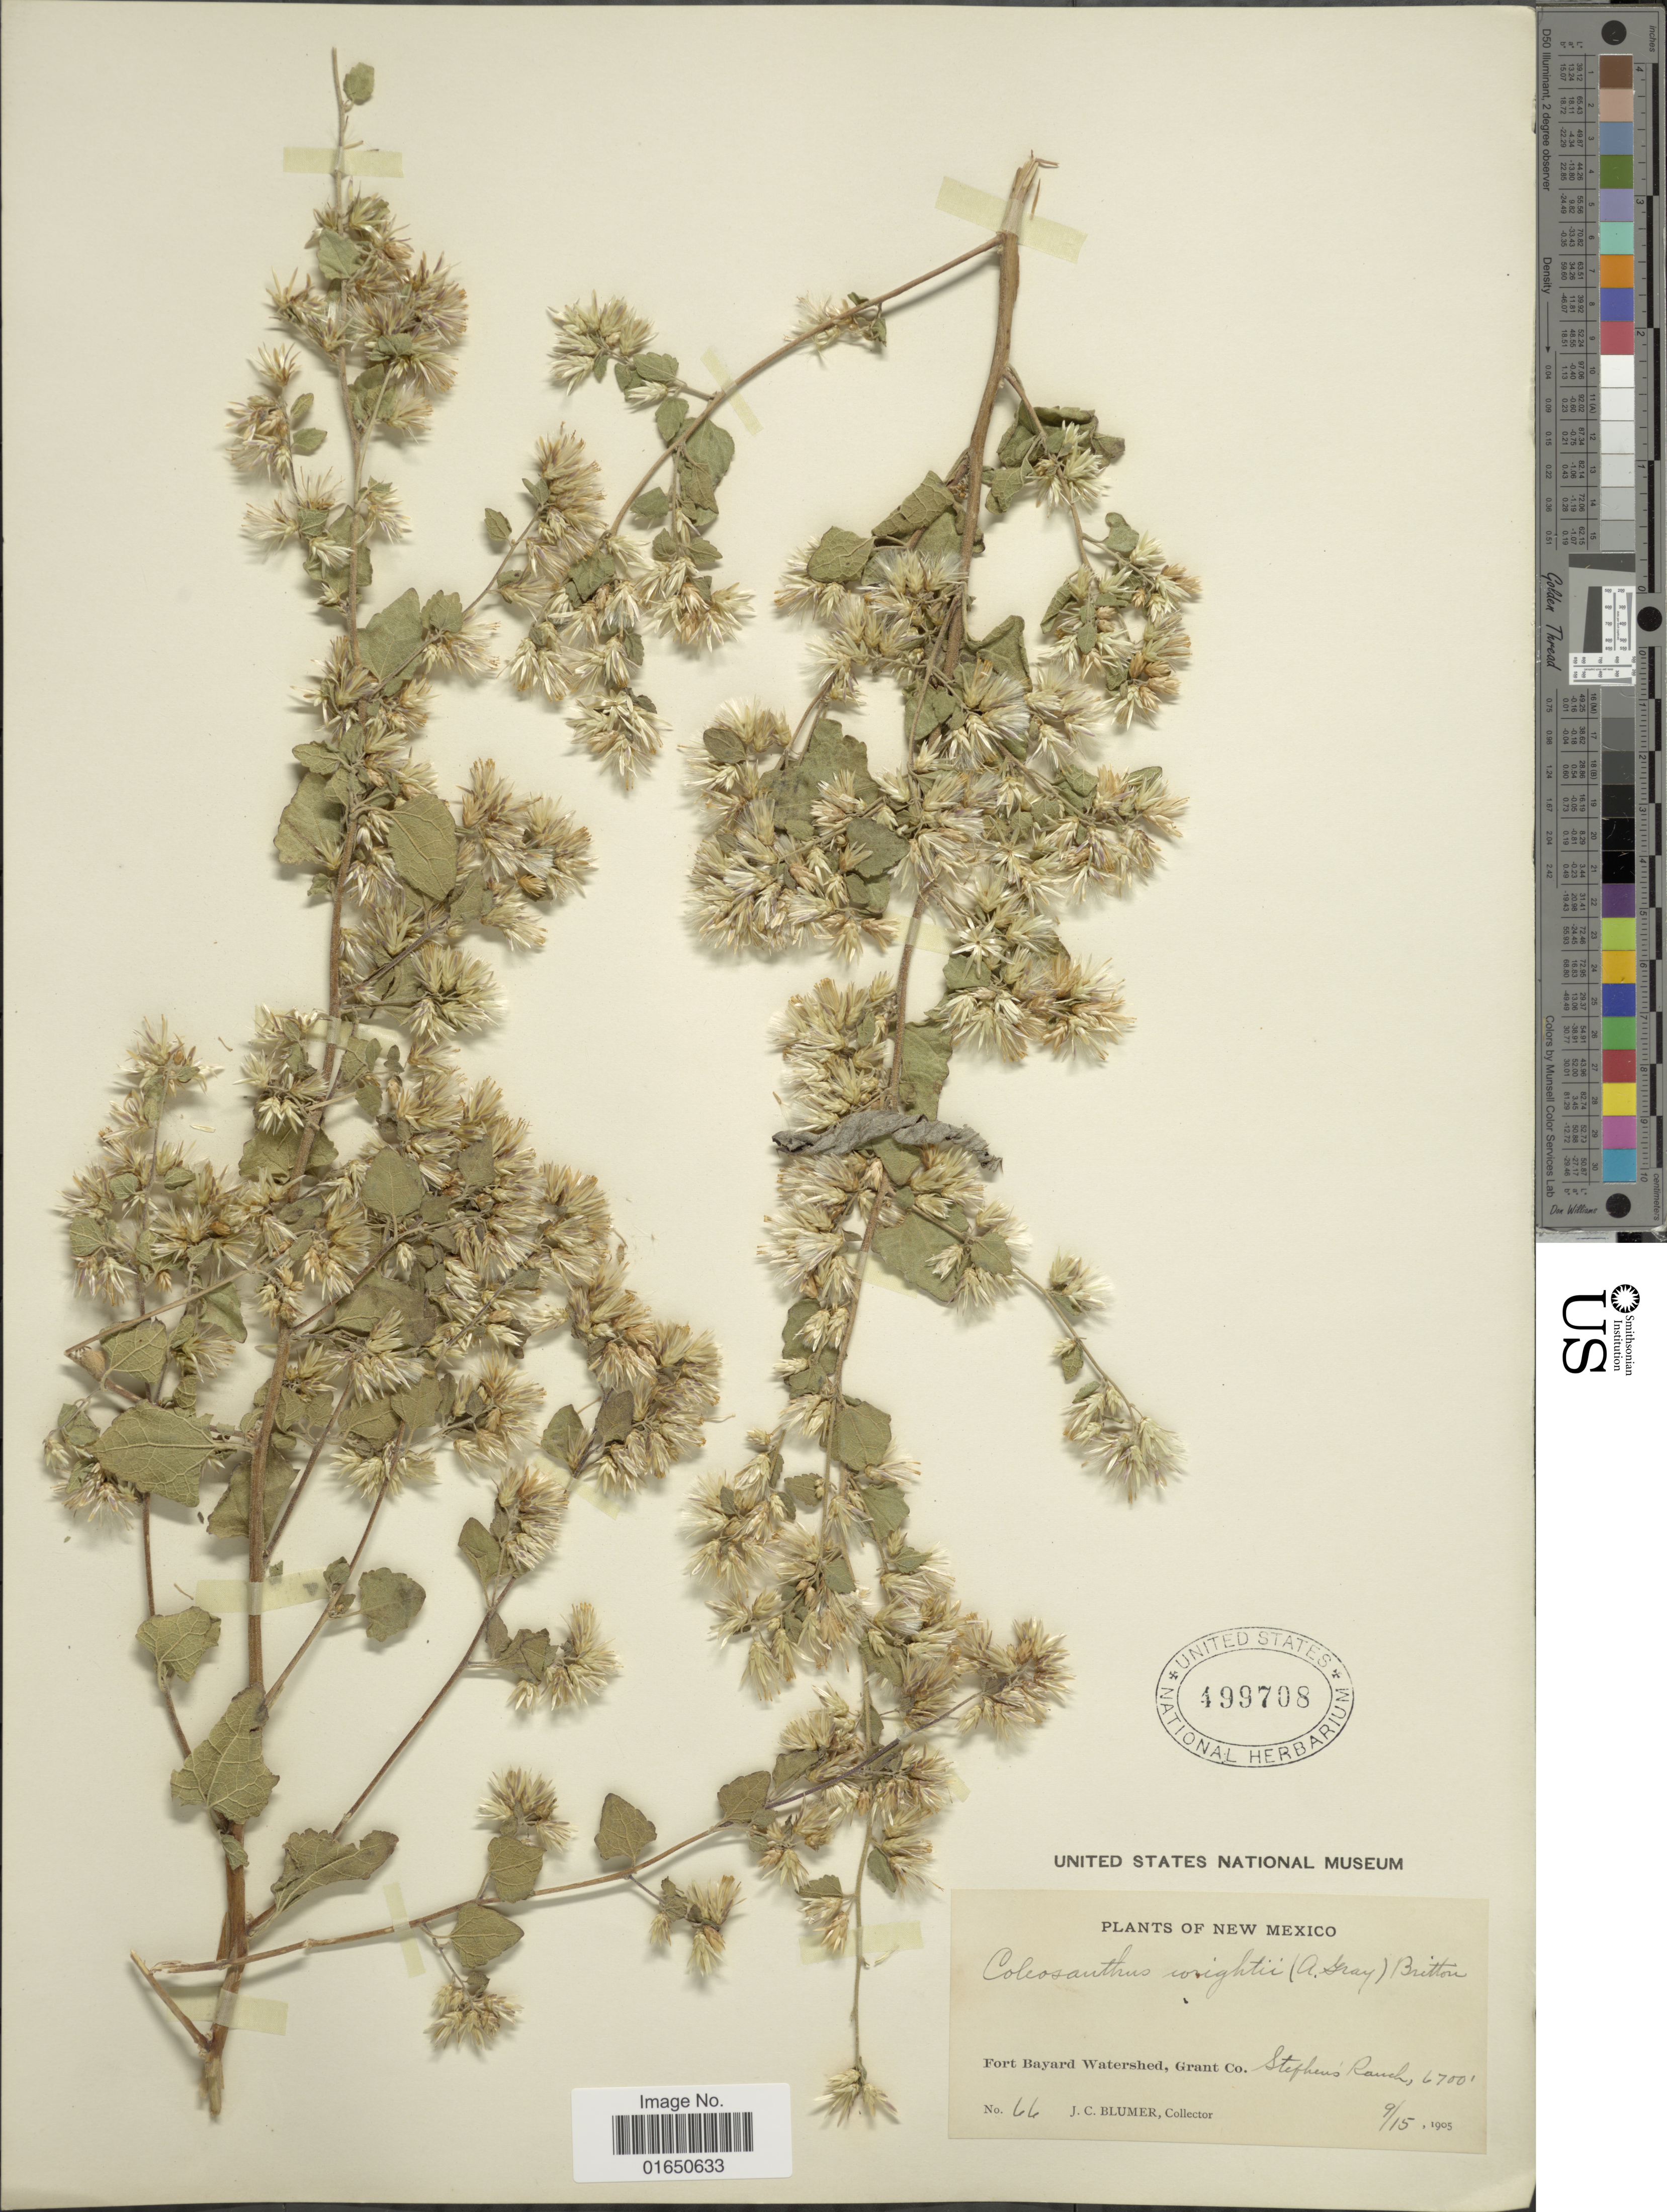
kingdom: Plantae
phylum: Tracheophyta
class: Magnoliopsida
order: Asterales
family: Asteraceae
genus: Brickellia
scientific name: Brickellia californica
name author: (Torr. & A. Gray) A. Gray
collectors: J. C. Blumer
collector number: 66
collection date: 1905-09-15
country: United States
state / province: New Mexico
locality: Fort Bayard Watershed, Grant Co. Stephen's Ranch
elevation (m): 2042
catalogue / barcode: US 499708